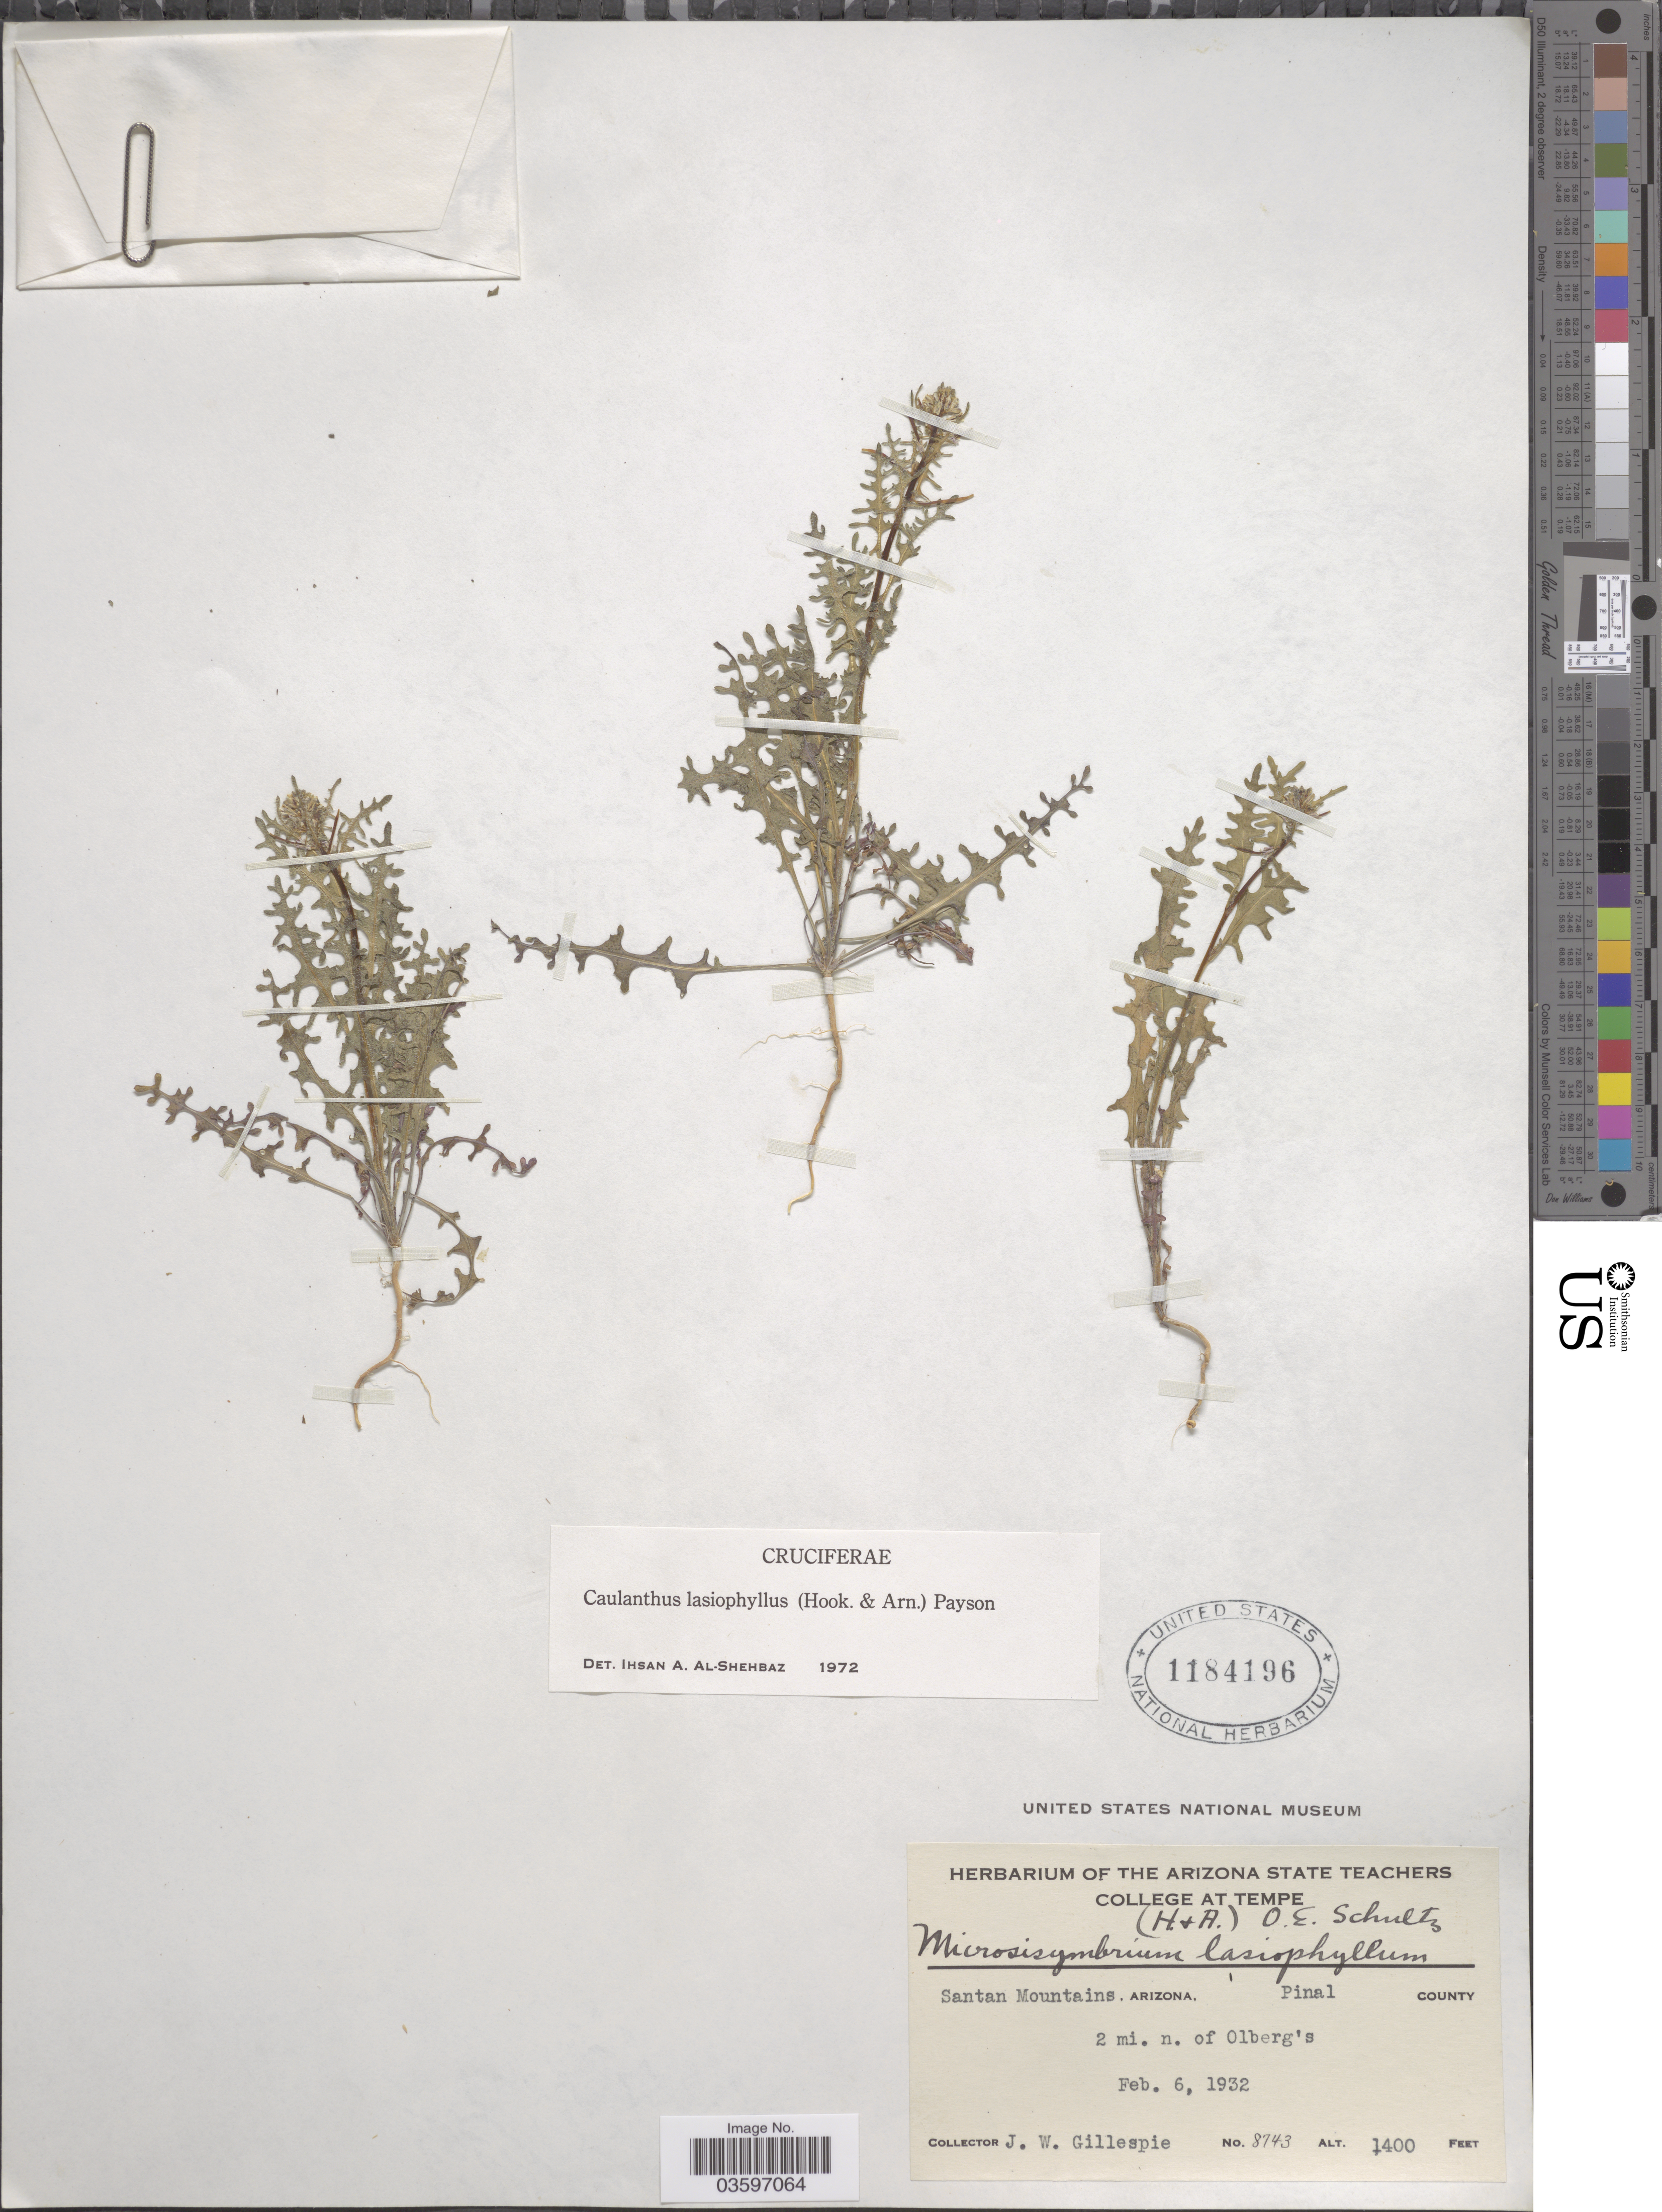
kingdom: Plantae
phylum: Tracheophyta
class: Magnoliopsida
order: Brassicales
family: Brassicaceae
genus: Caulanthus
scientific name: Caulanthus lasiophyllus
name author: (Hook. & Arn.) Payson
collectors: J. W. Gillespie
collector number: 8743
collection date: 1932-02-06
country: United States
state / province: Arizona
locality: Santan Mountains, Pinal County. 2 mi. n. of Olberg's.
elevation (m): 427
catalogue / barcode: US 1184196